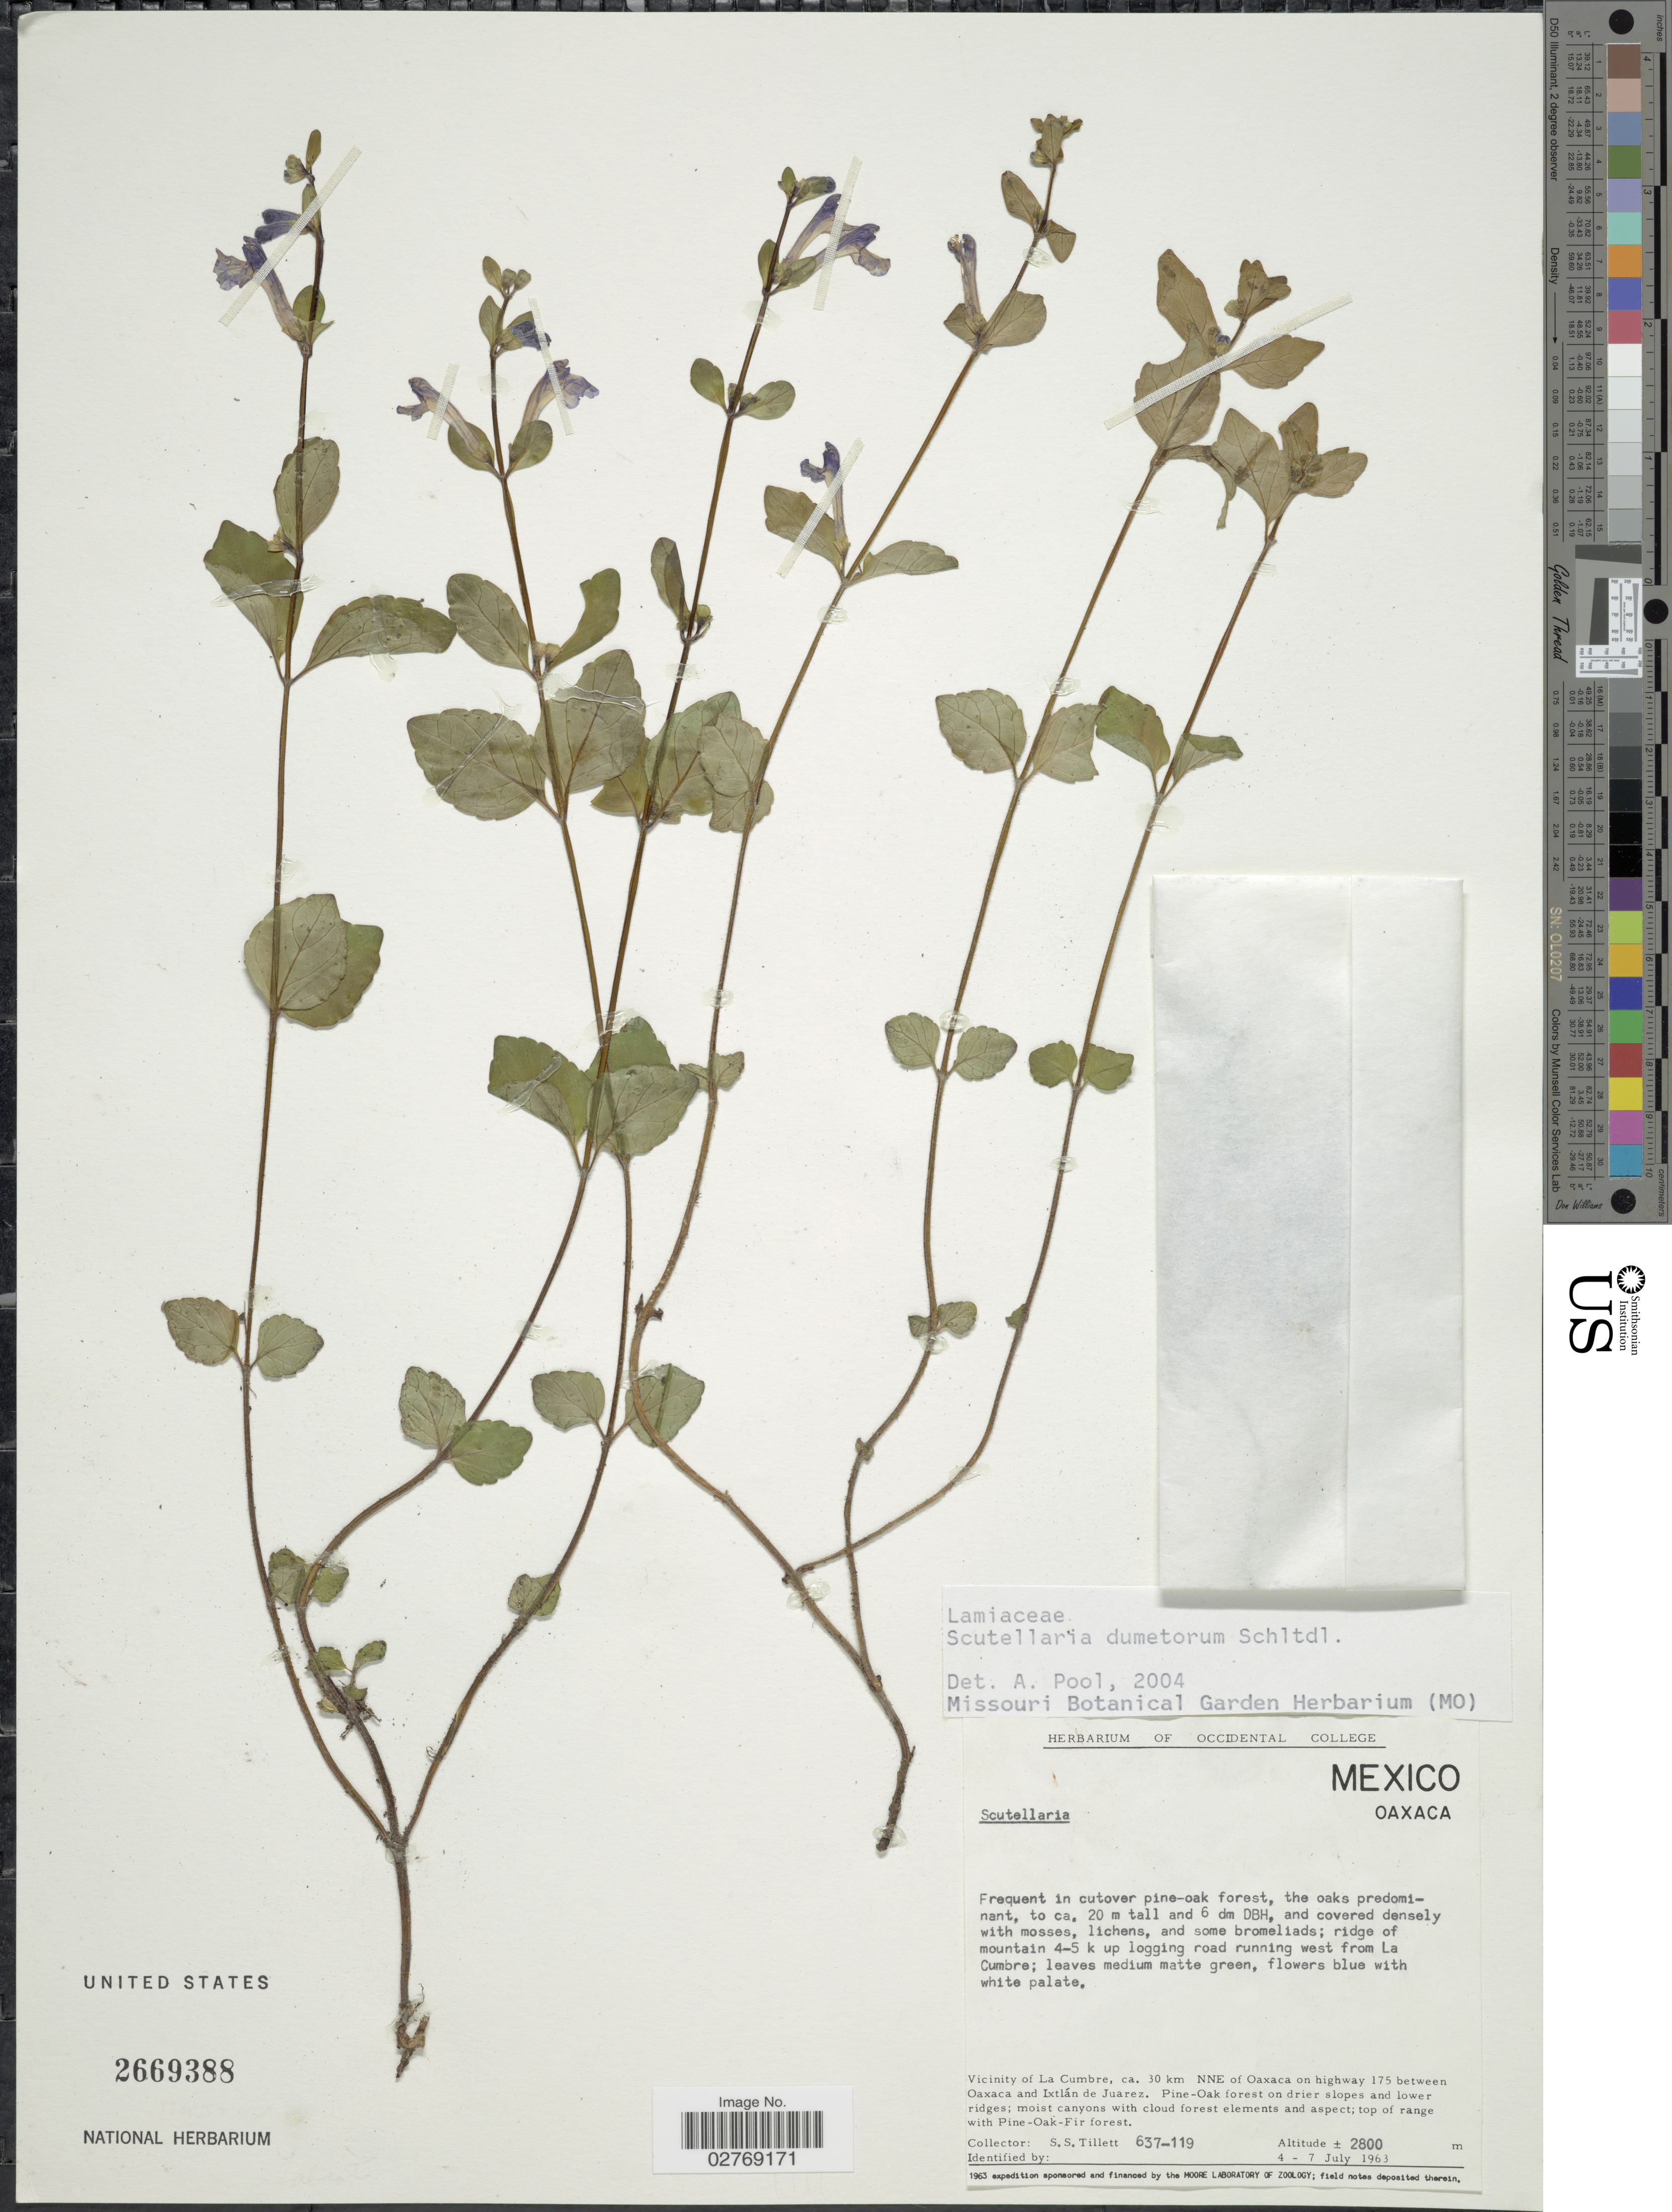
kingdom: Plantae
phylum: Tracheophyta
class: Magnoliopsida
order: Lamiales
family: Lamiaceae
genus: Scutellaria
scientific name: Scutellaria dumetorum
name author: Schltdl.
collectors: S. S. Tillett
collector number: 637-119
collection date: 1963-07-04/1963-07-07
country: Mexico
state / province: Oaxaca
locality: Ridge of mountain 4-5 k up logging road running west from La Cumbre. Vicinity of La Cumbre, ca. 30 km NNE of Oaxaca on highway 175 between Oaxaca and Ixtlán de Juarez.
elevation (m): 2800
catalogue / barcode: US 2669388